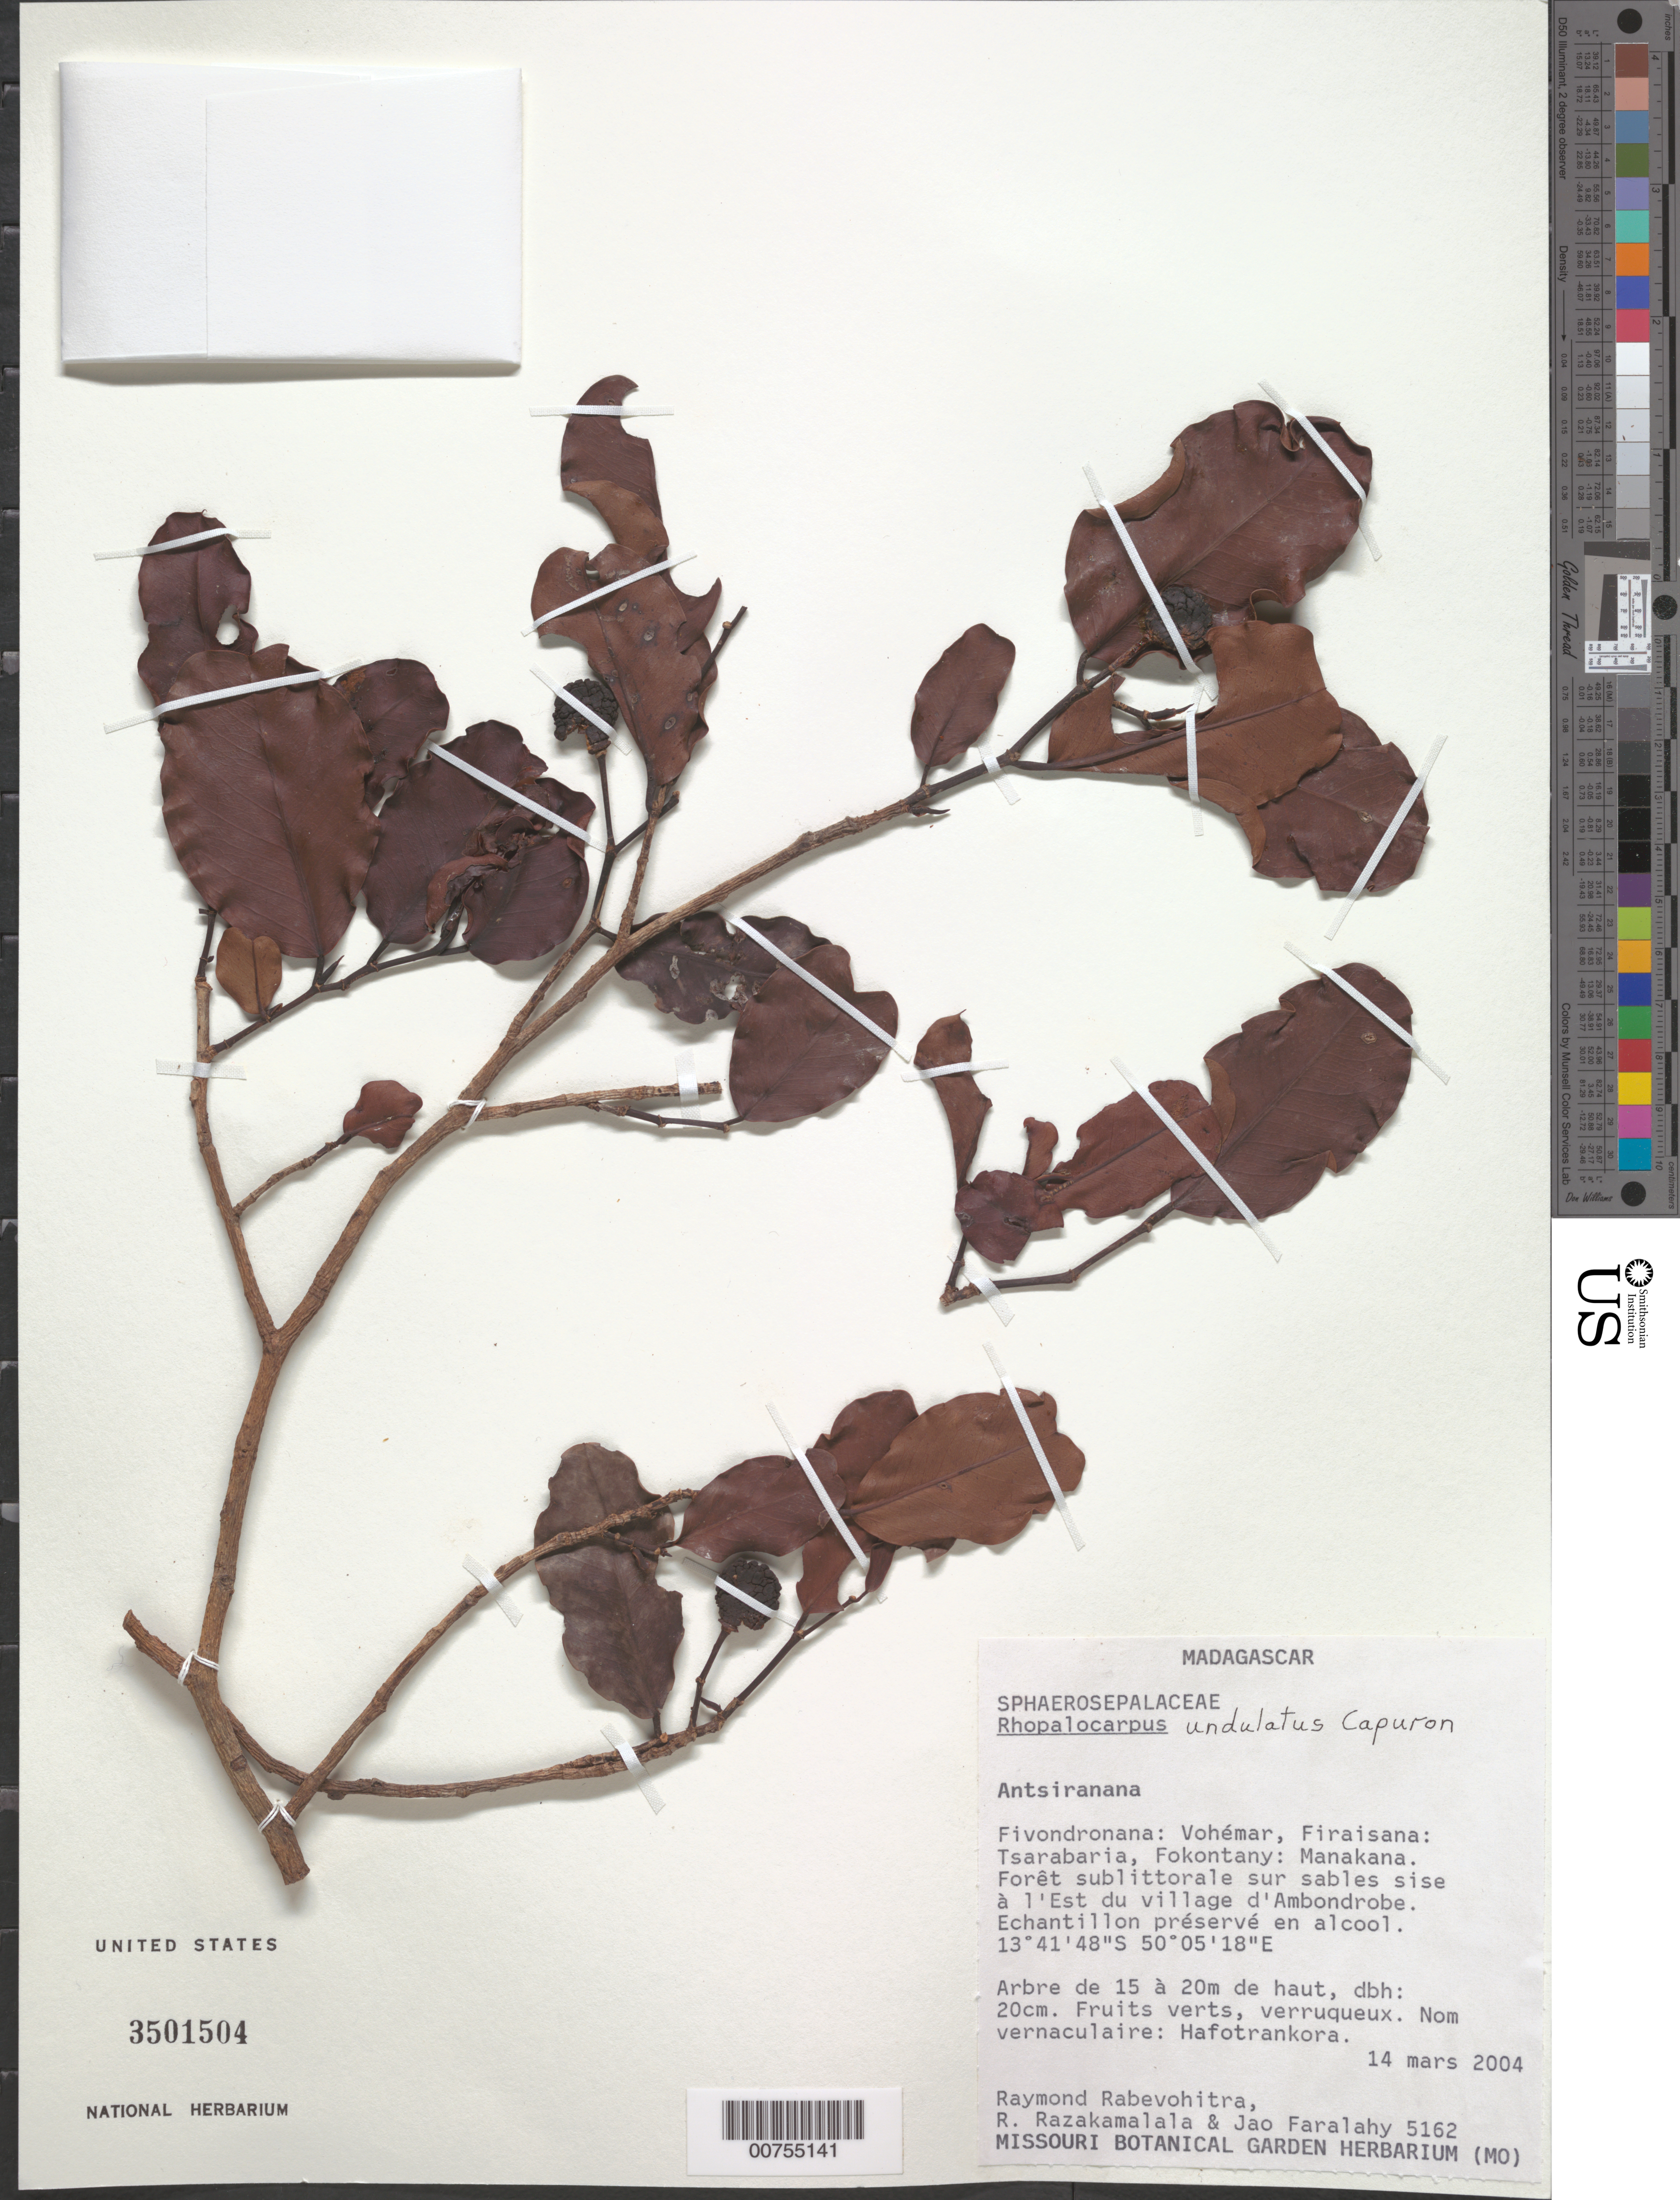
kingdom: Plantae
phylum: Tracheophyta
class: Magnoliopsida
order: Malvales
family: Sphaerosepalaceae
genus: Rhopalocarpus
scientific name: Rhopalocarpus undulatus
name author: Capuron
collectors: R. Rabevohitra, R. Razakamalala & J. Faralahy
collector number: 5162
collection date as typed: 14 Mar 2004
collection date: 2004-03-14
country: Madagascar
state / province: Sava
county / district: Vohémar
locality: Fivondronana: Vohémar, Firaisana: Tsarabaria, Fokontany: Manakana. Sise à l'Est du village d'Ambondrobe.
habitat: Forêt sublittorale sur sables.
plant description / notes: Common name: Hafotrankora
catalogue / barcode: US 3501504